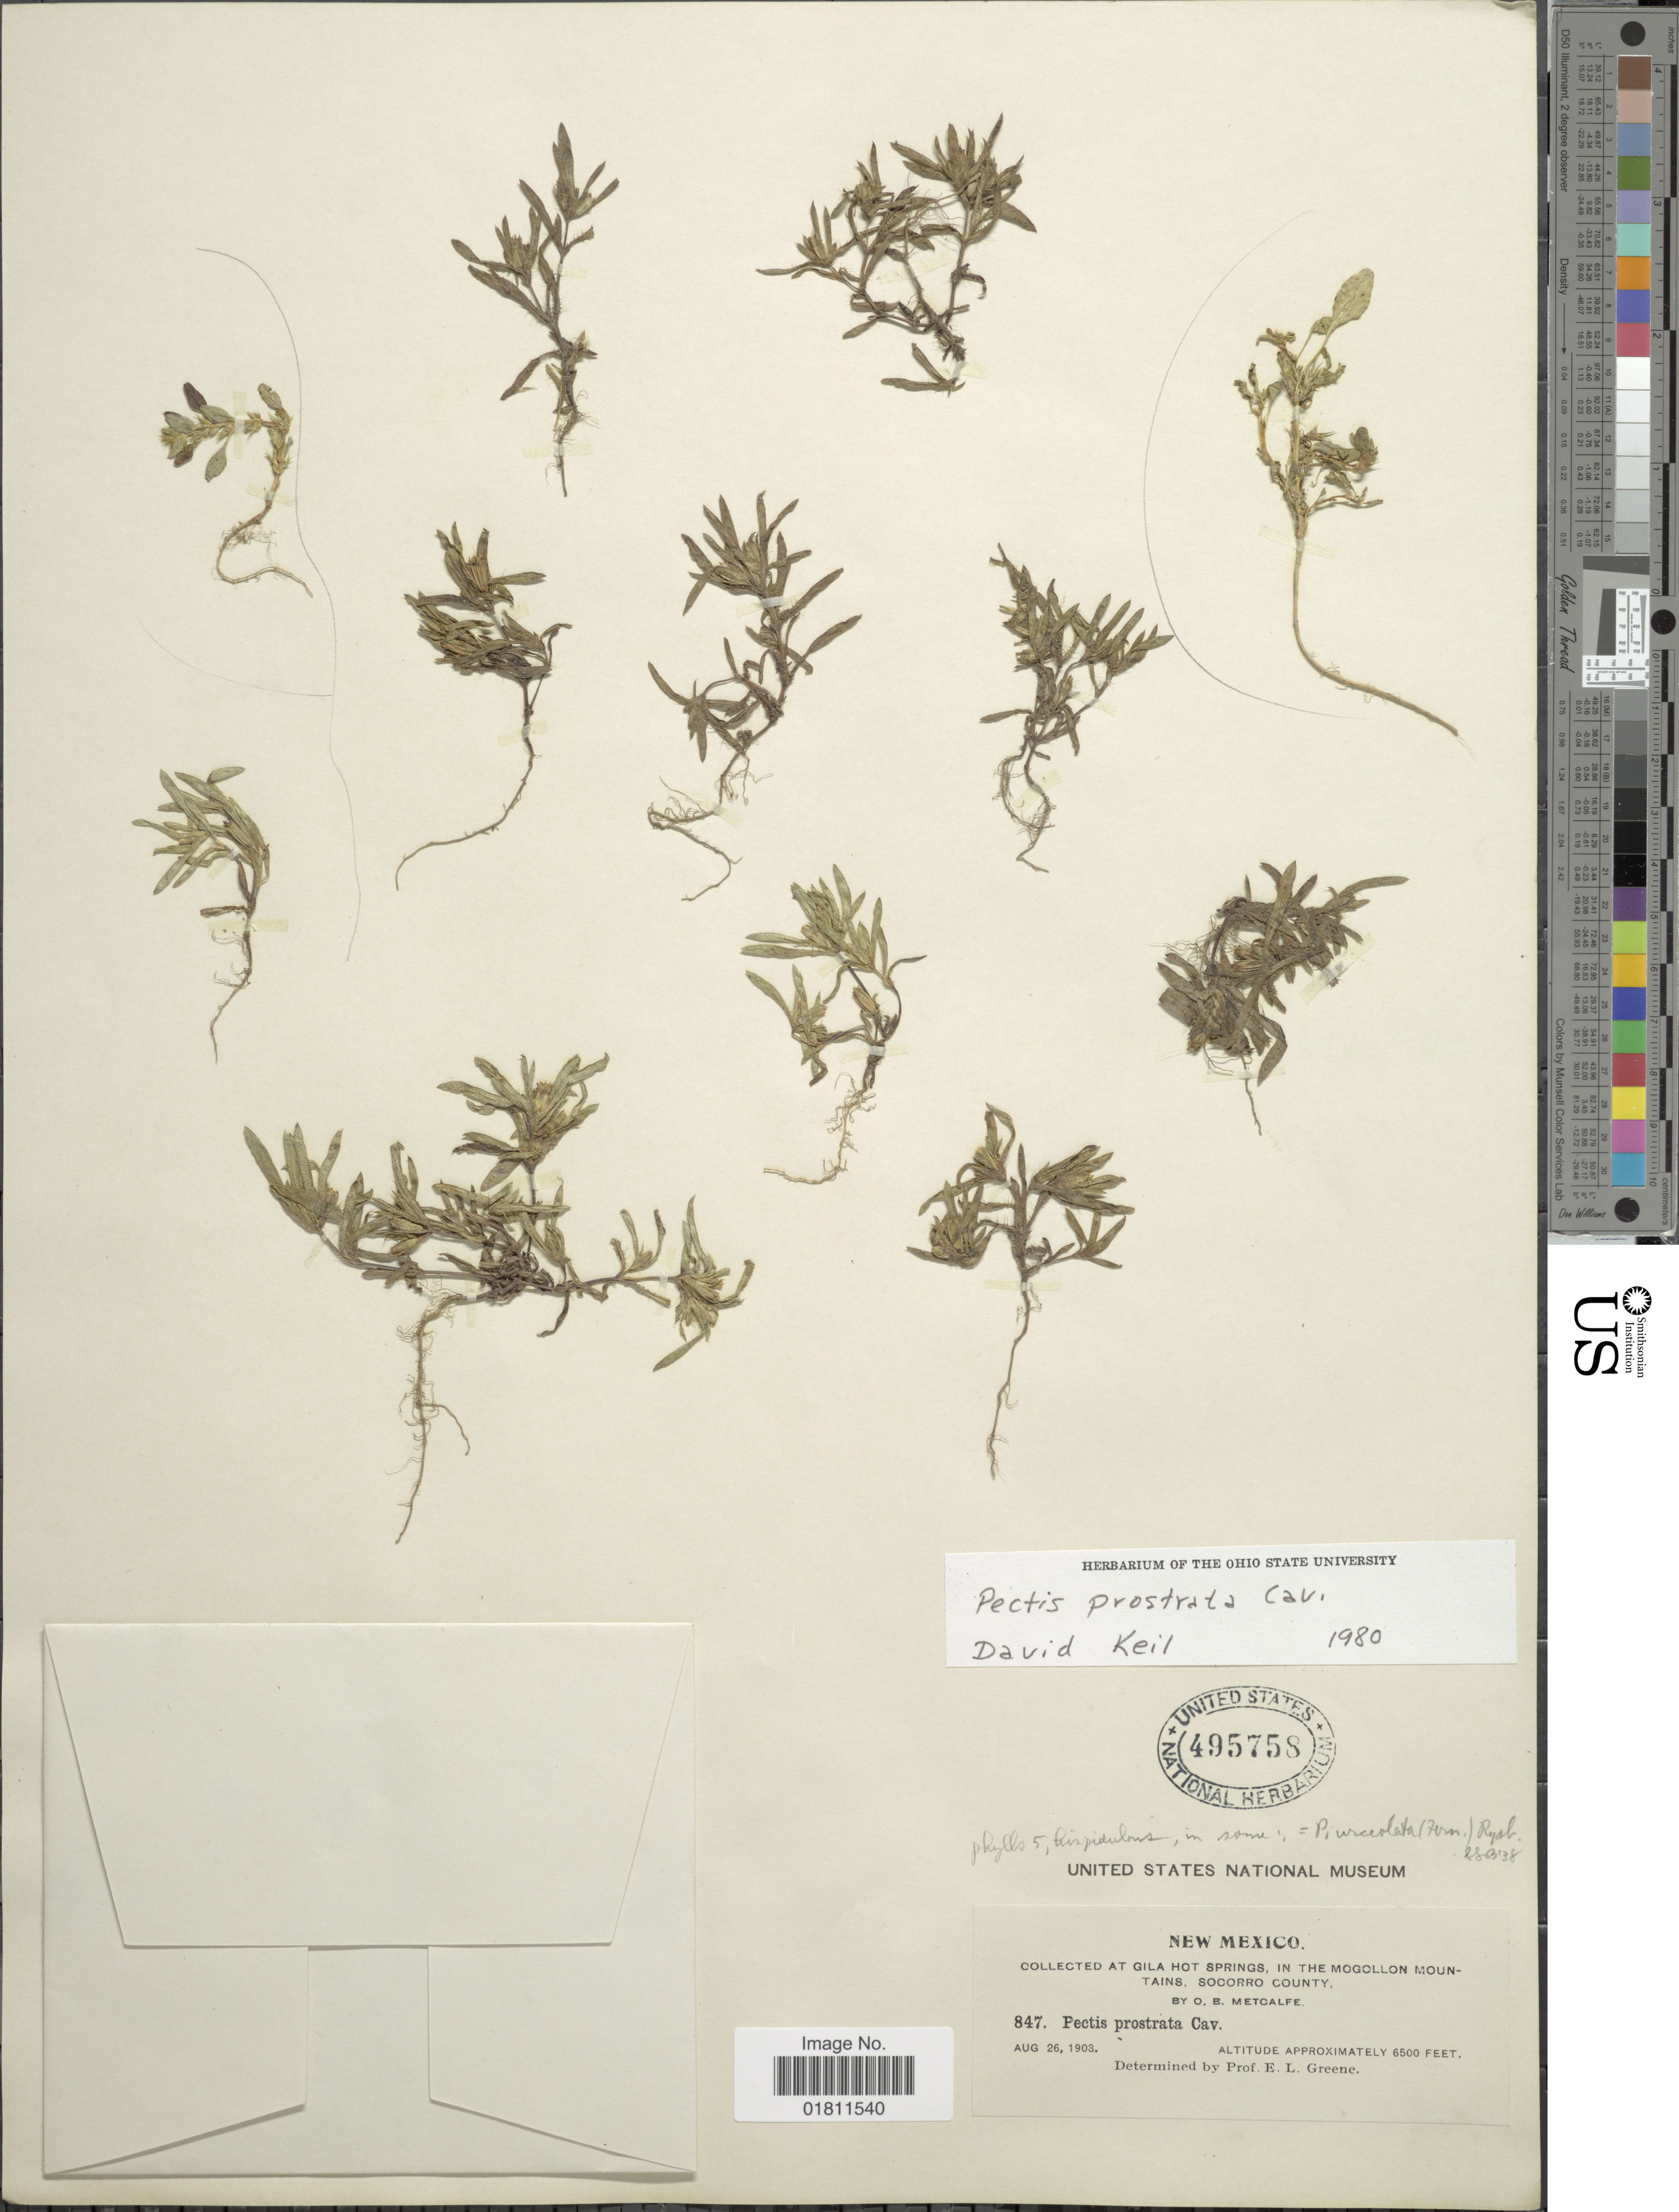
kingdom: Plantae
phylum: Tracheophyta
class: Magnoliopsida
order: Asterales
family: Asteraceae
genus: Pectis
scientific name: Pectis prostrata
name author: Cav.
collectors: O. Metcalf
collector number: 847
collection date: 1903-08-26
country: United States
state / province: New Mexico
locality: New Mexico. At Gila Hot Springs, in the Mogollon Mountains, Socorro County.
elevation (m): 1981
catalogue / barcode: US 495758